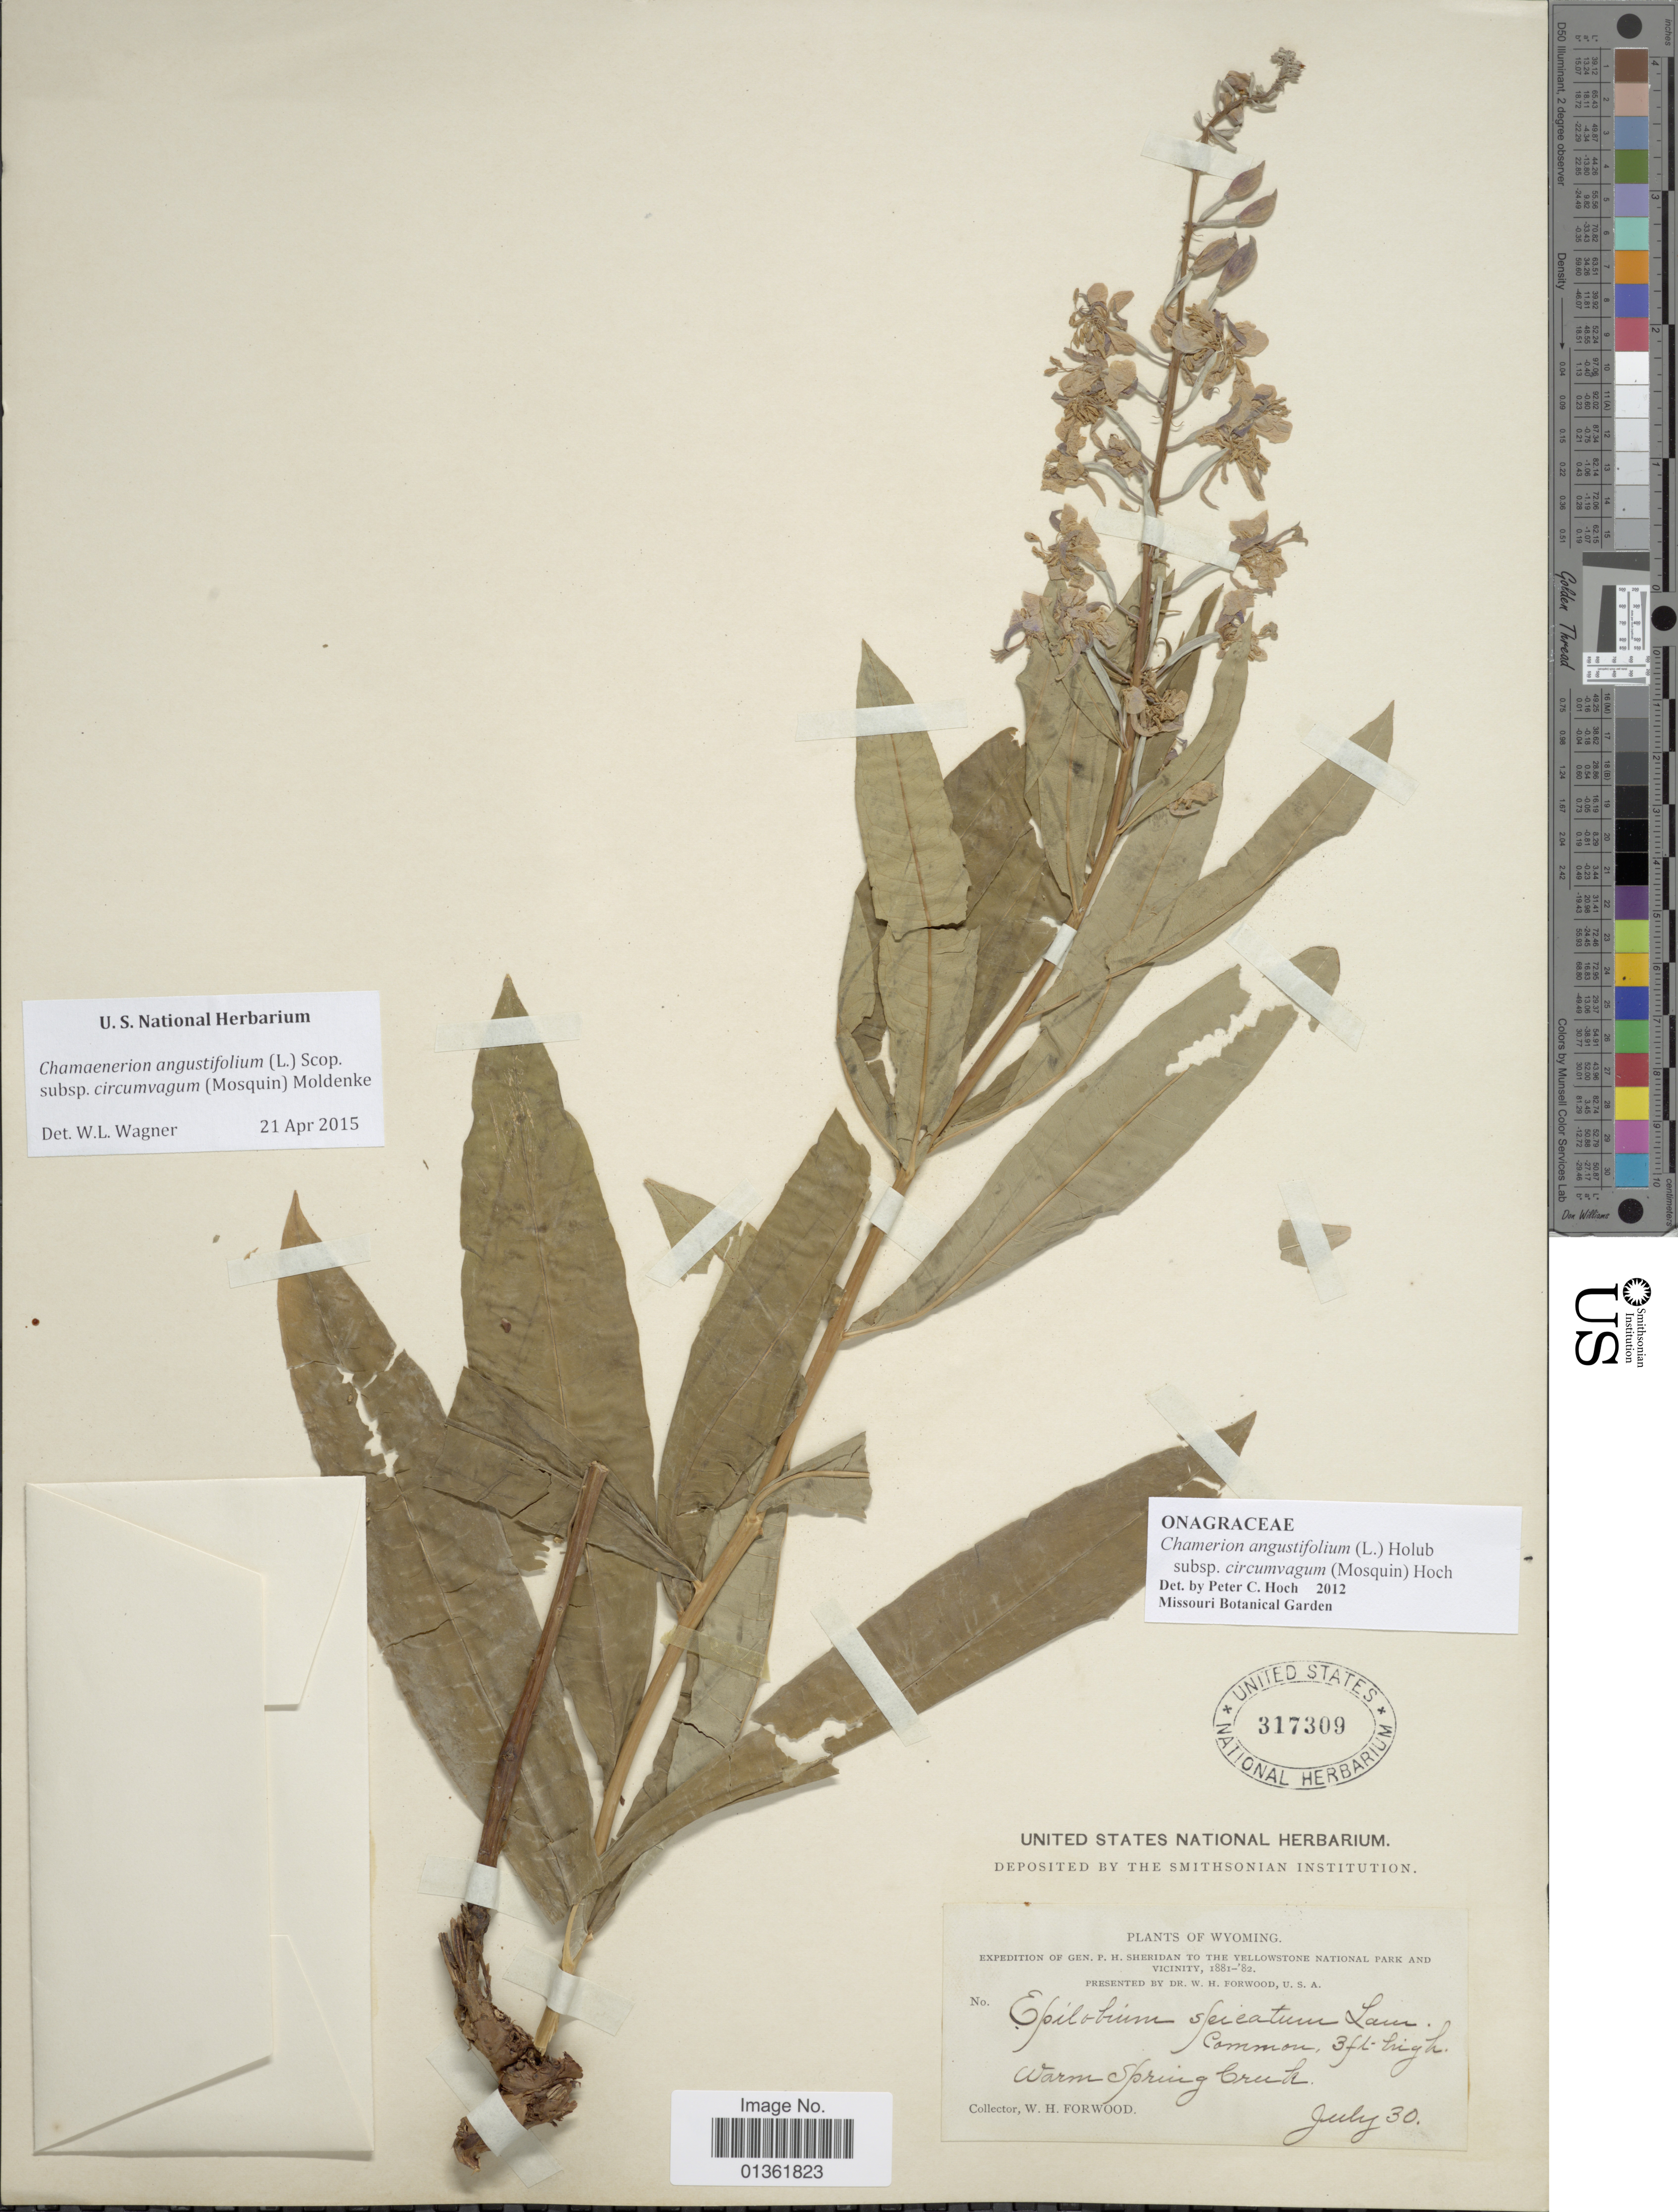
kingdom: Plantae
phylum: Tracheophyta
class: Magnoliopsida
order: Myrtales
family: Onagraceae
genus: Chamaenerion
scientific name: Chamaenerion angustifolium subsp. circumvagum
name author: (Mosquin) Moldenke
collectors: W. Forwood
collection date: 1881-07-30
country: United States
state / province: Wyoming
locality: Warm Spring Creek.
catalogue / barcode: US 317309